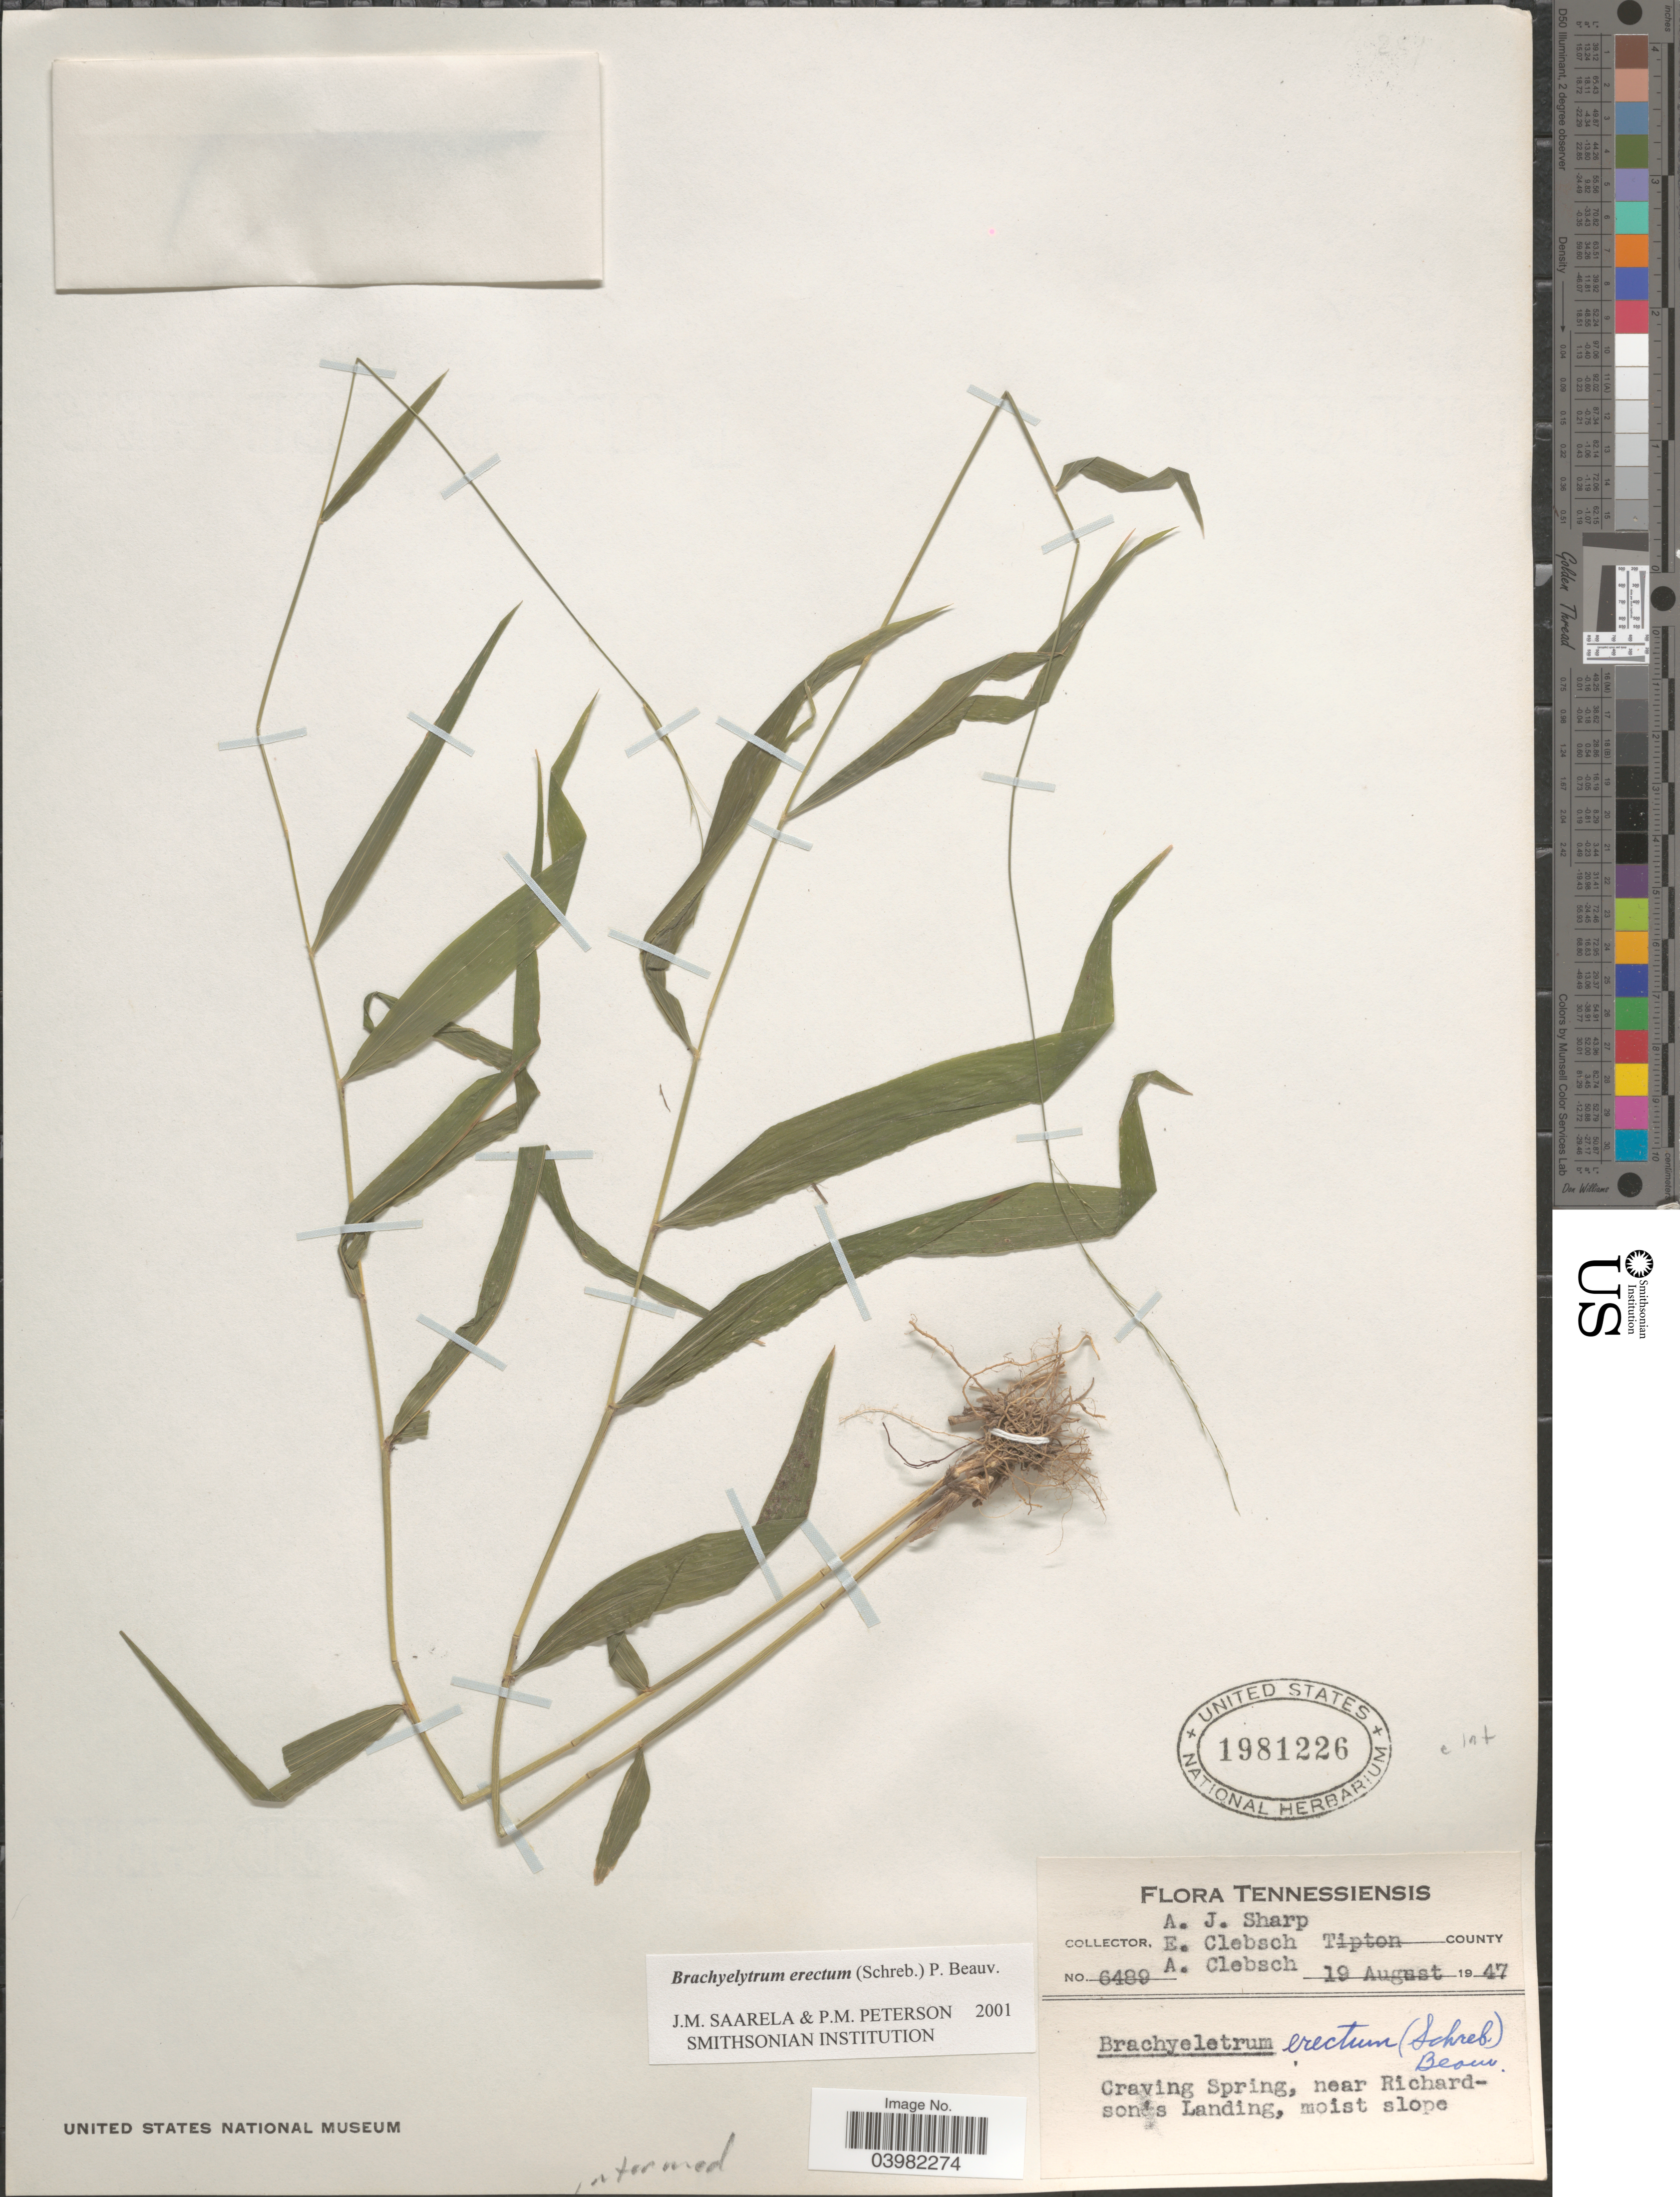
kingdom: Plantae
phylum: Tracheophyta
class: Liliopsida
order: Poales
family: Poaceae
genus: Brachyelytrum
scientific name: Brachyelytrum erectum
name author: (Schreb.) P. Beauv.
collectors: A. J. Sharp, E. Clebsch & A. Clebsch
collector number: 6489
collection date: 1947-08-19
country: United States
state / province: Tennessee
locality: Tipton County. Craving Spring, near Richardson's Landing.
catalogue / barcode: US 1981226